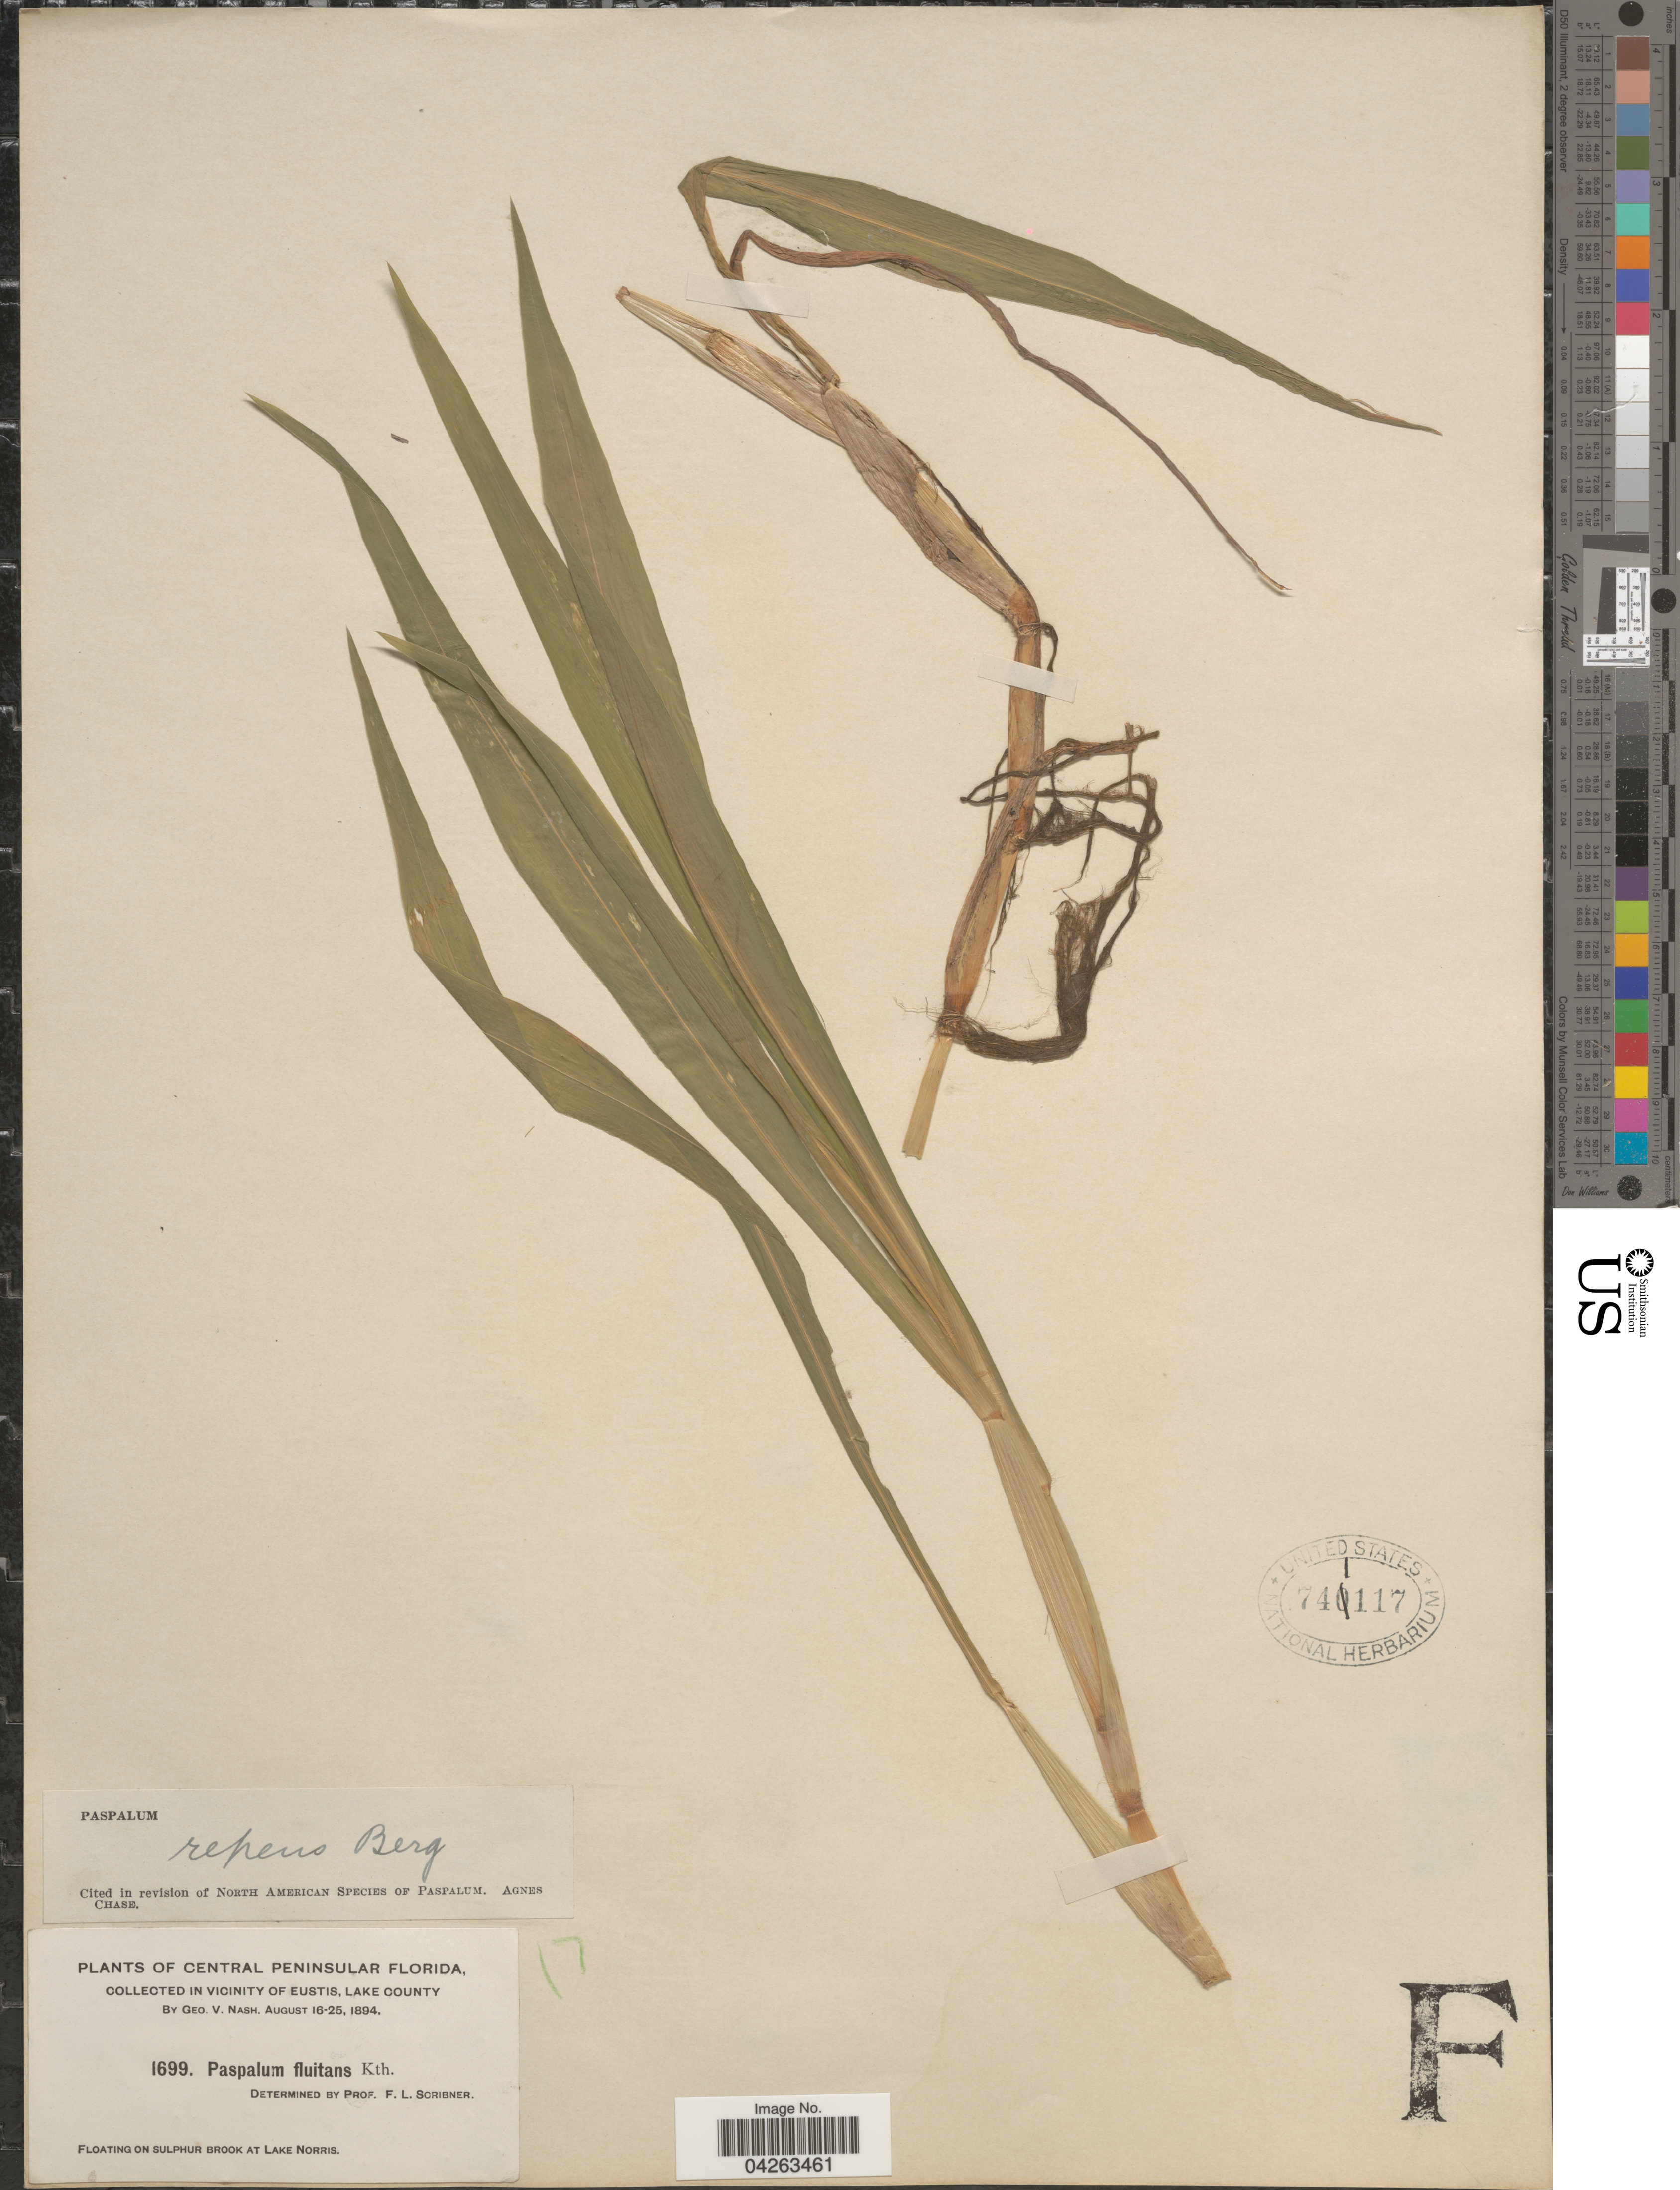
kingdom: Plantae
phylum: Tracheophyta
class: Liliopsida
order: Poales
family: Poaceae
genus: Paspalum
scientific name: Paspalum repens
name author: P.J. Bergius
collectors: G. V. Nash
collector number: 1699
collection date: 1894-08-16/1894-08-25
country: United States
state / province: Florida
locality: Central Peninsular Florida, in vicinity of Eustis, Lake County. Floating on sulphur brook at Lake Norris.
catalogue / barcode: US 741117